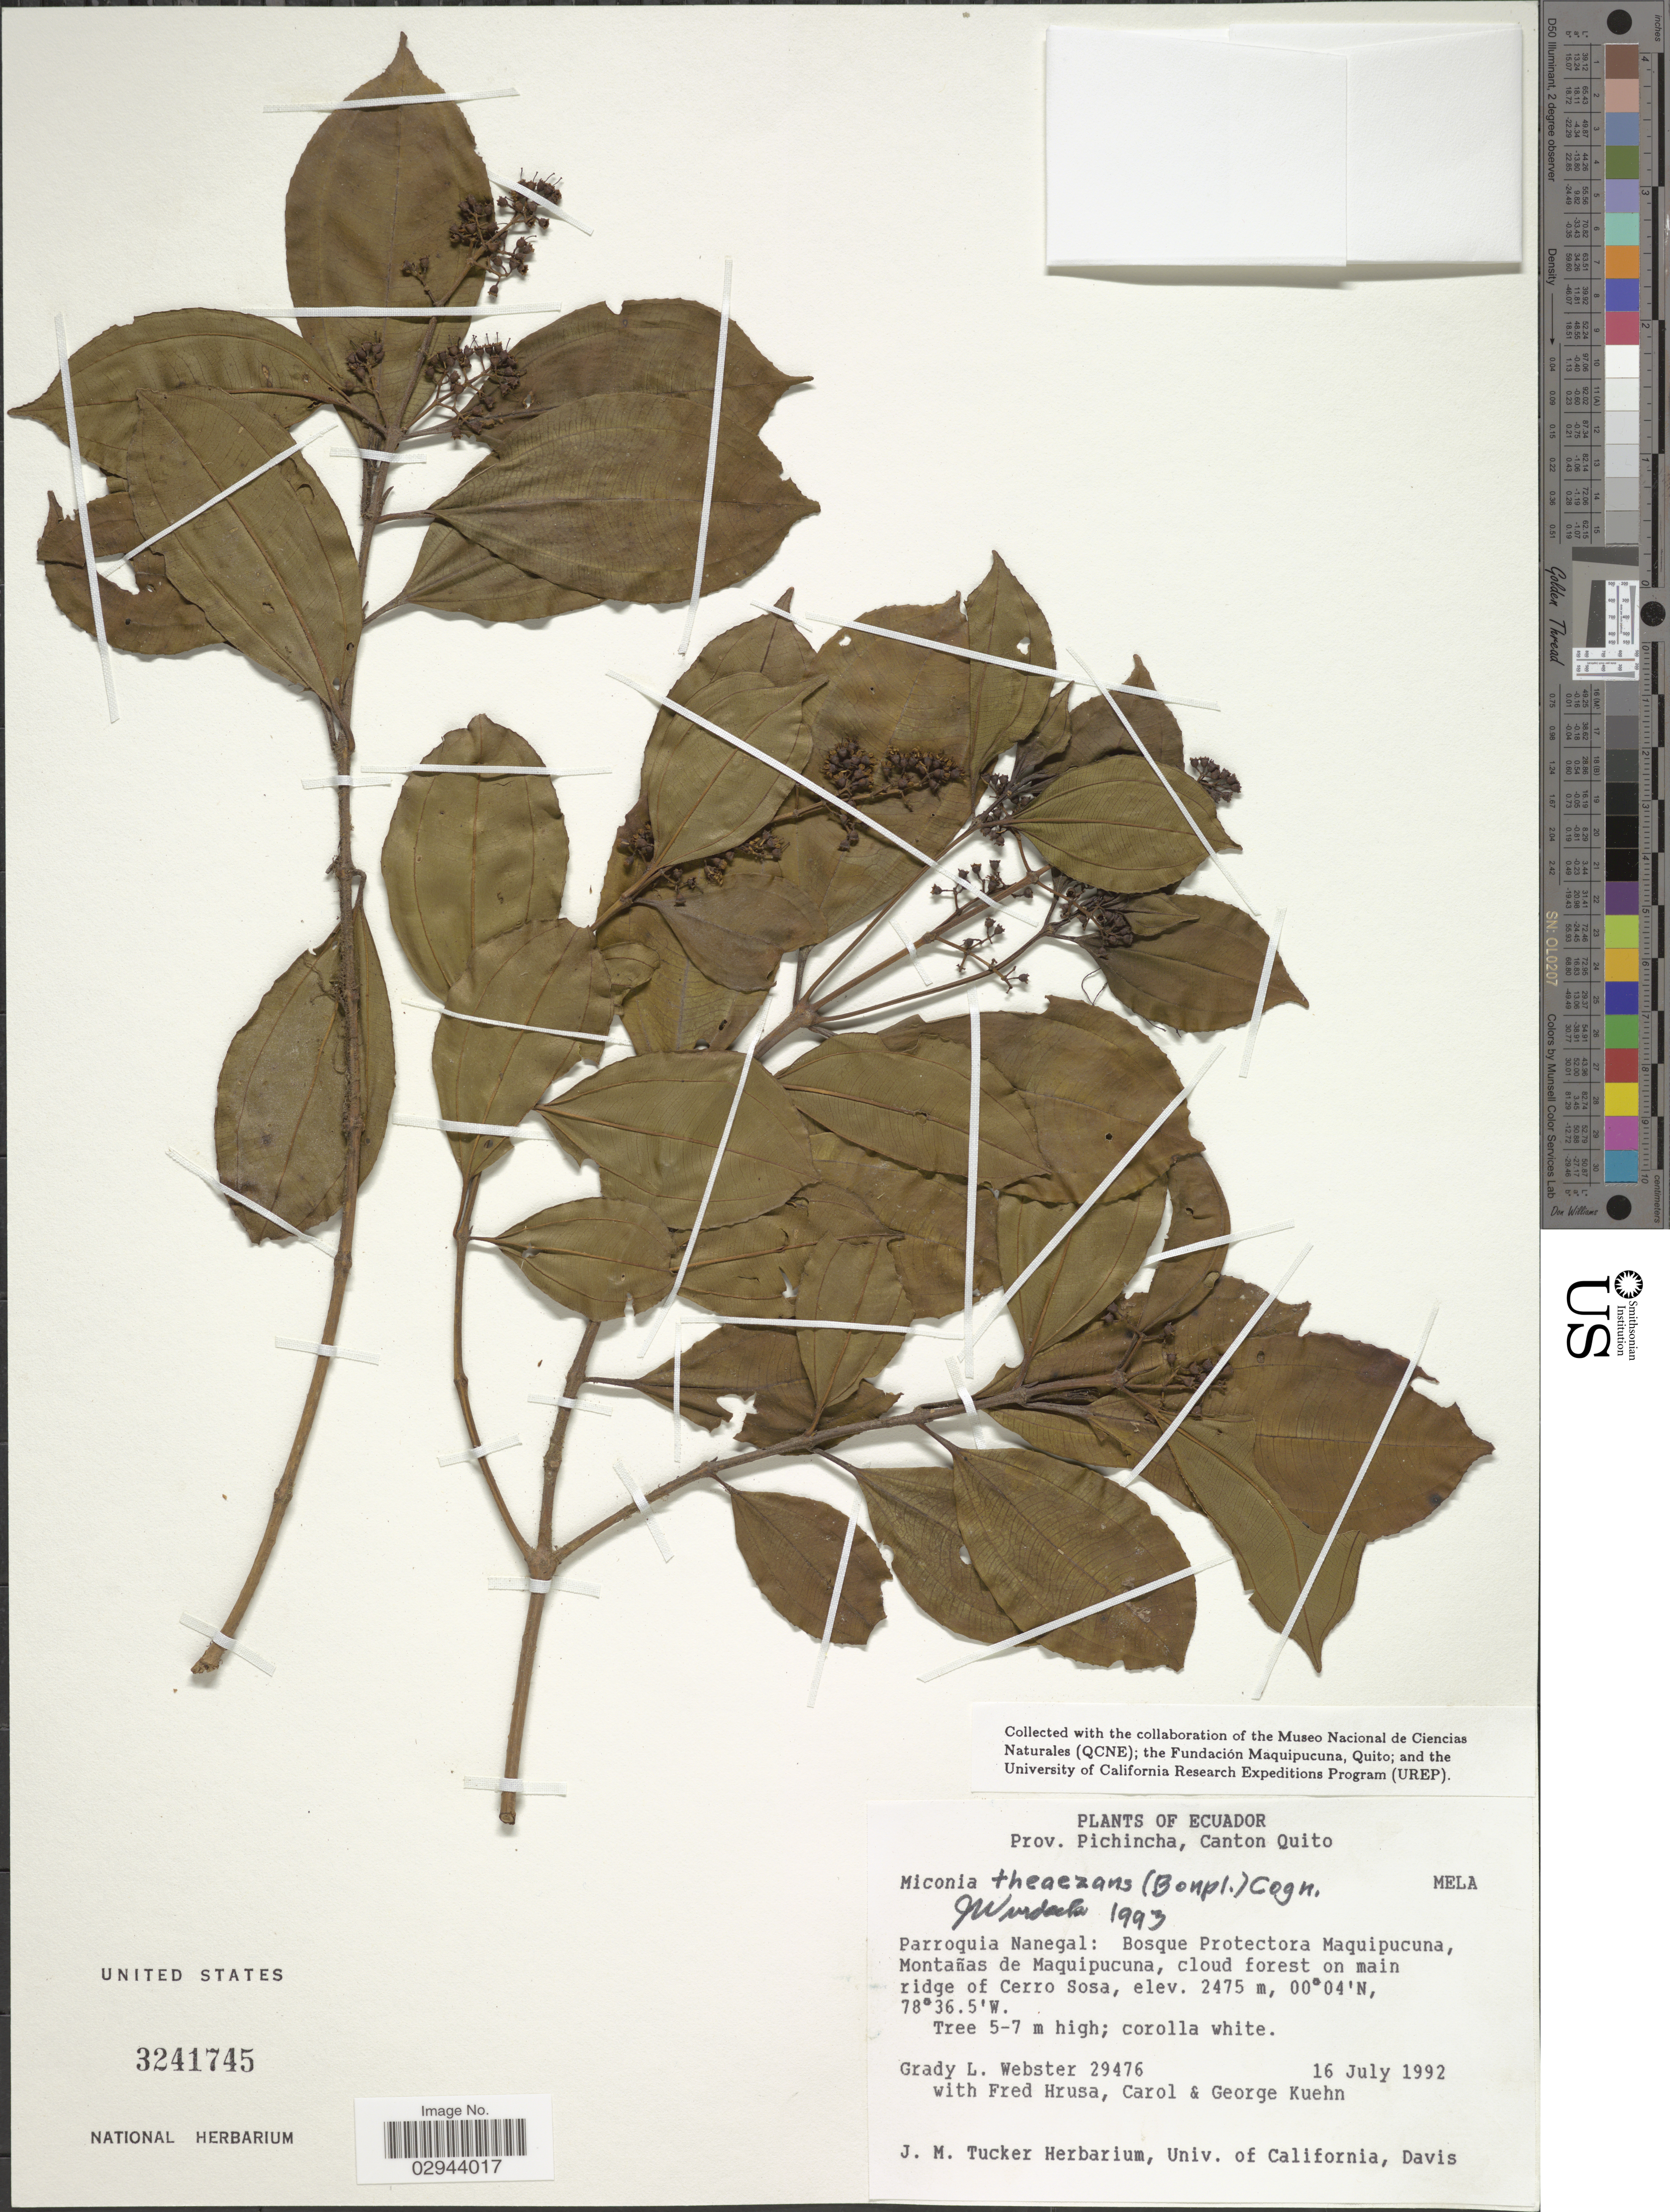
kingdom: Plantae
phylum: Tracheophyta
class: Magnoliopsida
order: Myrtales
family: Melastomataceae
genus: Miconia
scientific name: Miconia theizans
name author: (Bonpl.) Cogn.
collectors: G. L. Webster, G. Hrusa, C. Kuehn & G. Kuehn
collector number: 29476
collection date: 1992-07-16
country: Ecuador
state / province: Pichincha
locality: Canton Quito, Parroquia Nanegal, Bosque Protectora Maquipucuna, Montañas de Maquipucuna, cloud forest on main ridge of Cerro Sosa.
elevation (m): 2475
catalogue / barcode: US 3241745